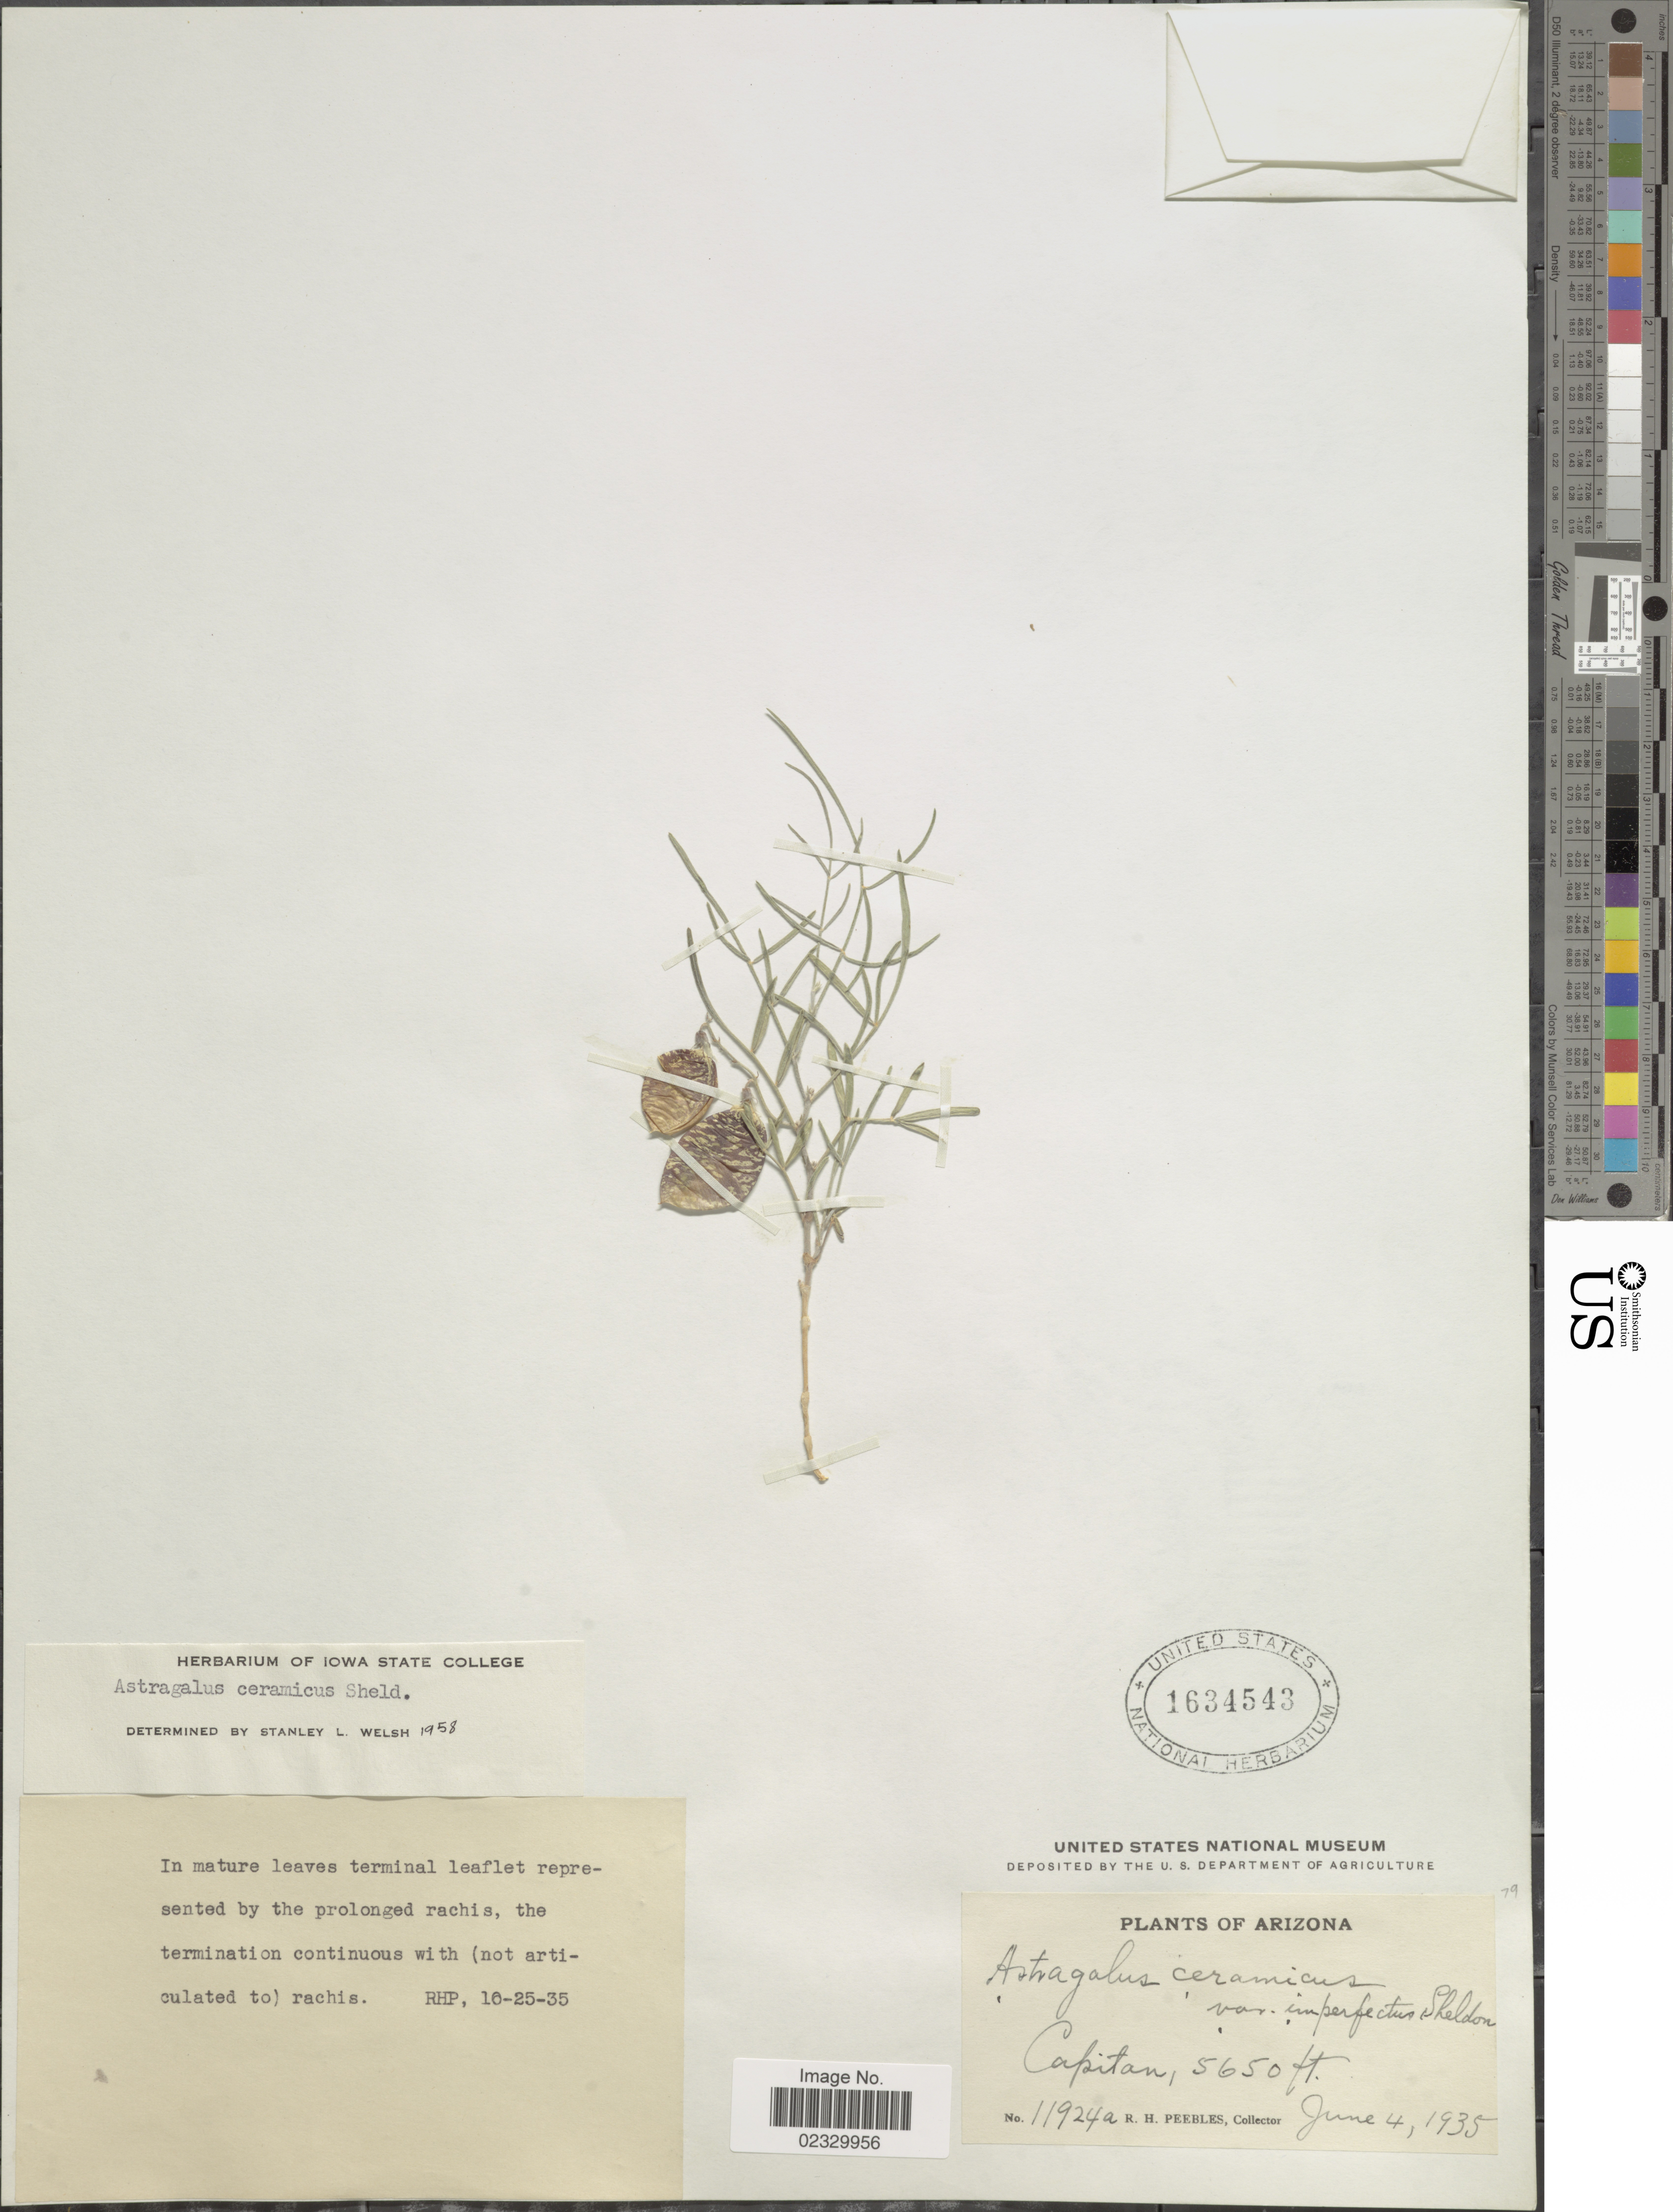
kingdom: Plantae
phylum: Tracheophyta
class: Magnoliopsida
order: Fabales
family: Fabaceae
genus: Astragalus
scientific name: Astragalus ceramicus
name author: E. Sheld.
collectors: R. H. Peebles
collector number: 11924A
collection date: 1935-06-04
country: United States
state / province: Arizona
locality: Capitan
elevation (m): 1722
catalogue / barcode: US 1634543